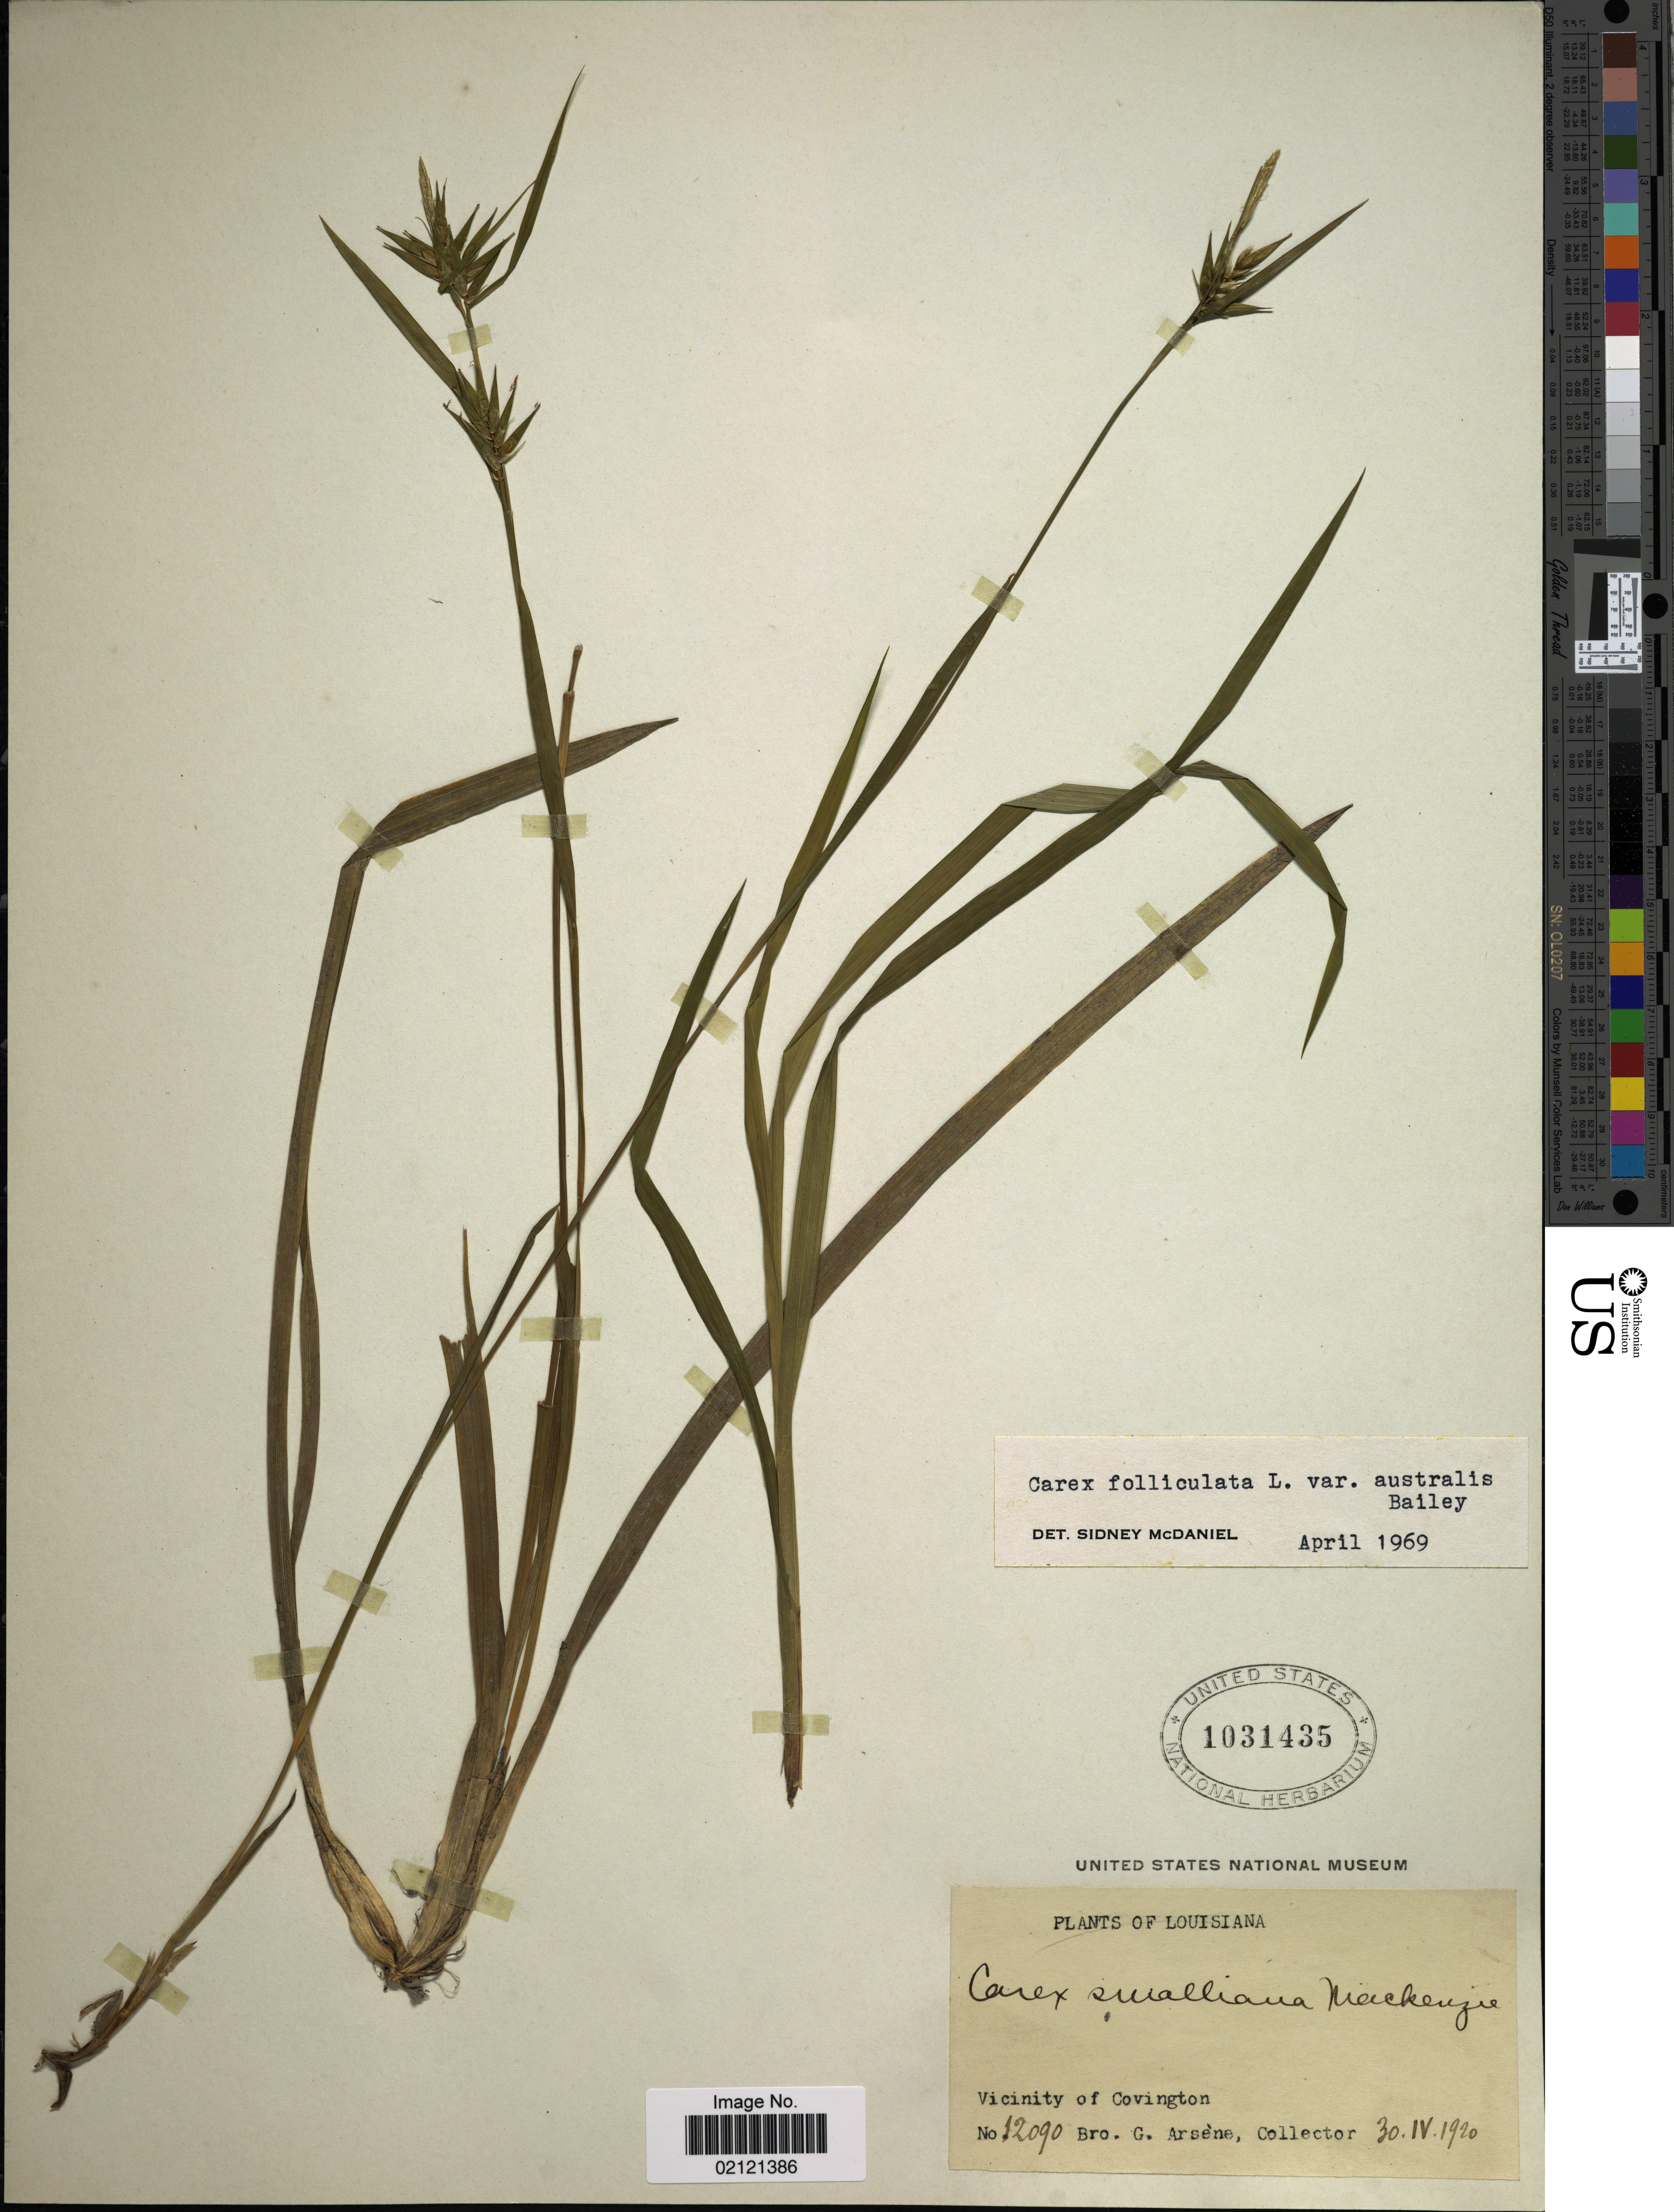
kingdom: Plantae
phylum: Tracheophyta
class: Liliopsida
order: Poales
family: Cyperaceae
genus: Carex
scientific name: Carex lonchocarpa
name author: Willd. ex Spreng.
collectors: Bro. G. Arsène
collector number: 12090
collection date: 1920-04-30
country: United States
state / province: Louisiana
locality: Vicinity of Covington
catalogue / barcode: US 1031435